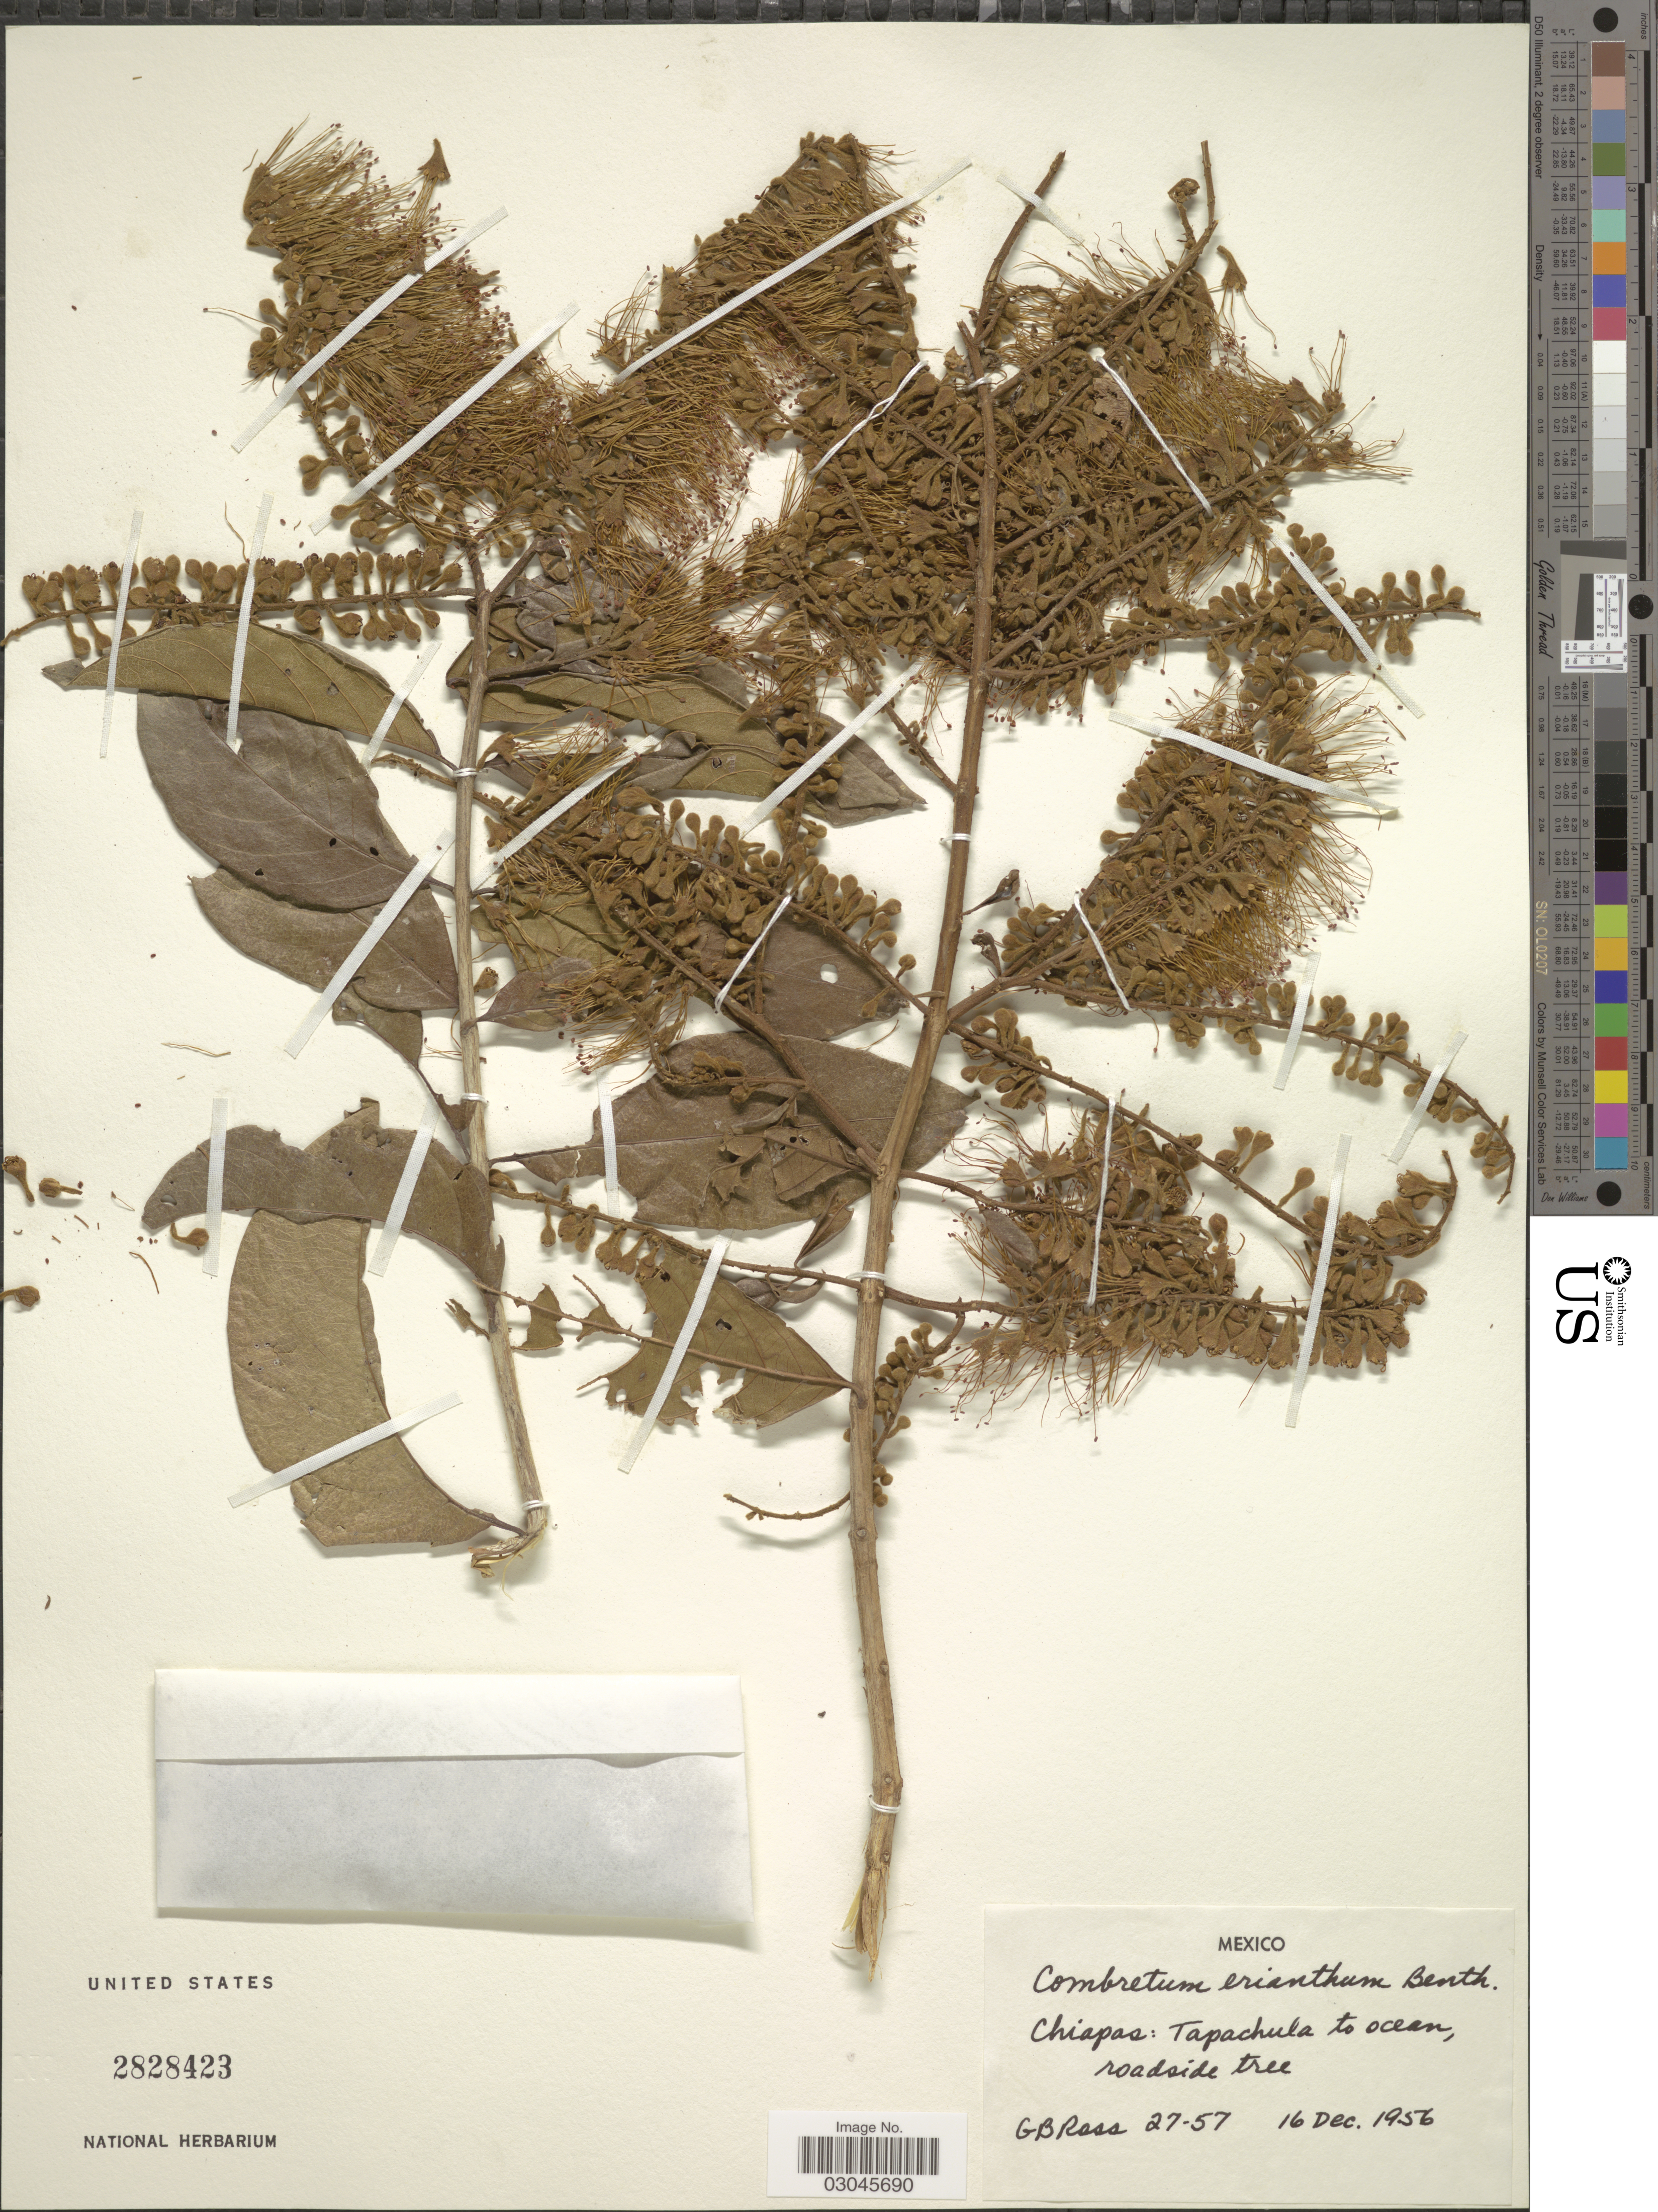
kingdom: Plantae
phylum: Tracheophyta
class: Magnoliopsida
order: Myrtales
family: Combretaceae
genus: Combretum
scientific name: Combretum argenteum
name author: Bertol.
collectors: G. B. Ross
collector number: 27-57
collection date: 1956-12-16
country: Mexico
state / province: Chiapas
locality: Tapachula to ocean.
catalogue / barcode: US 2828423